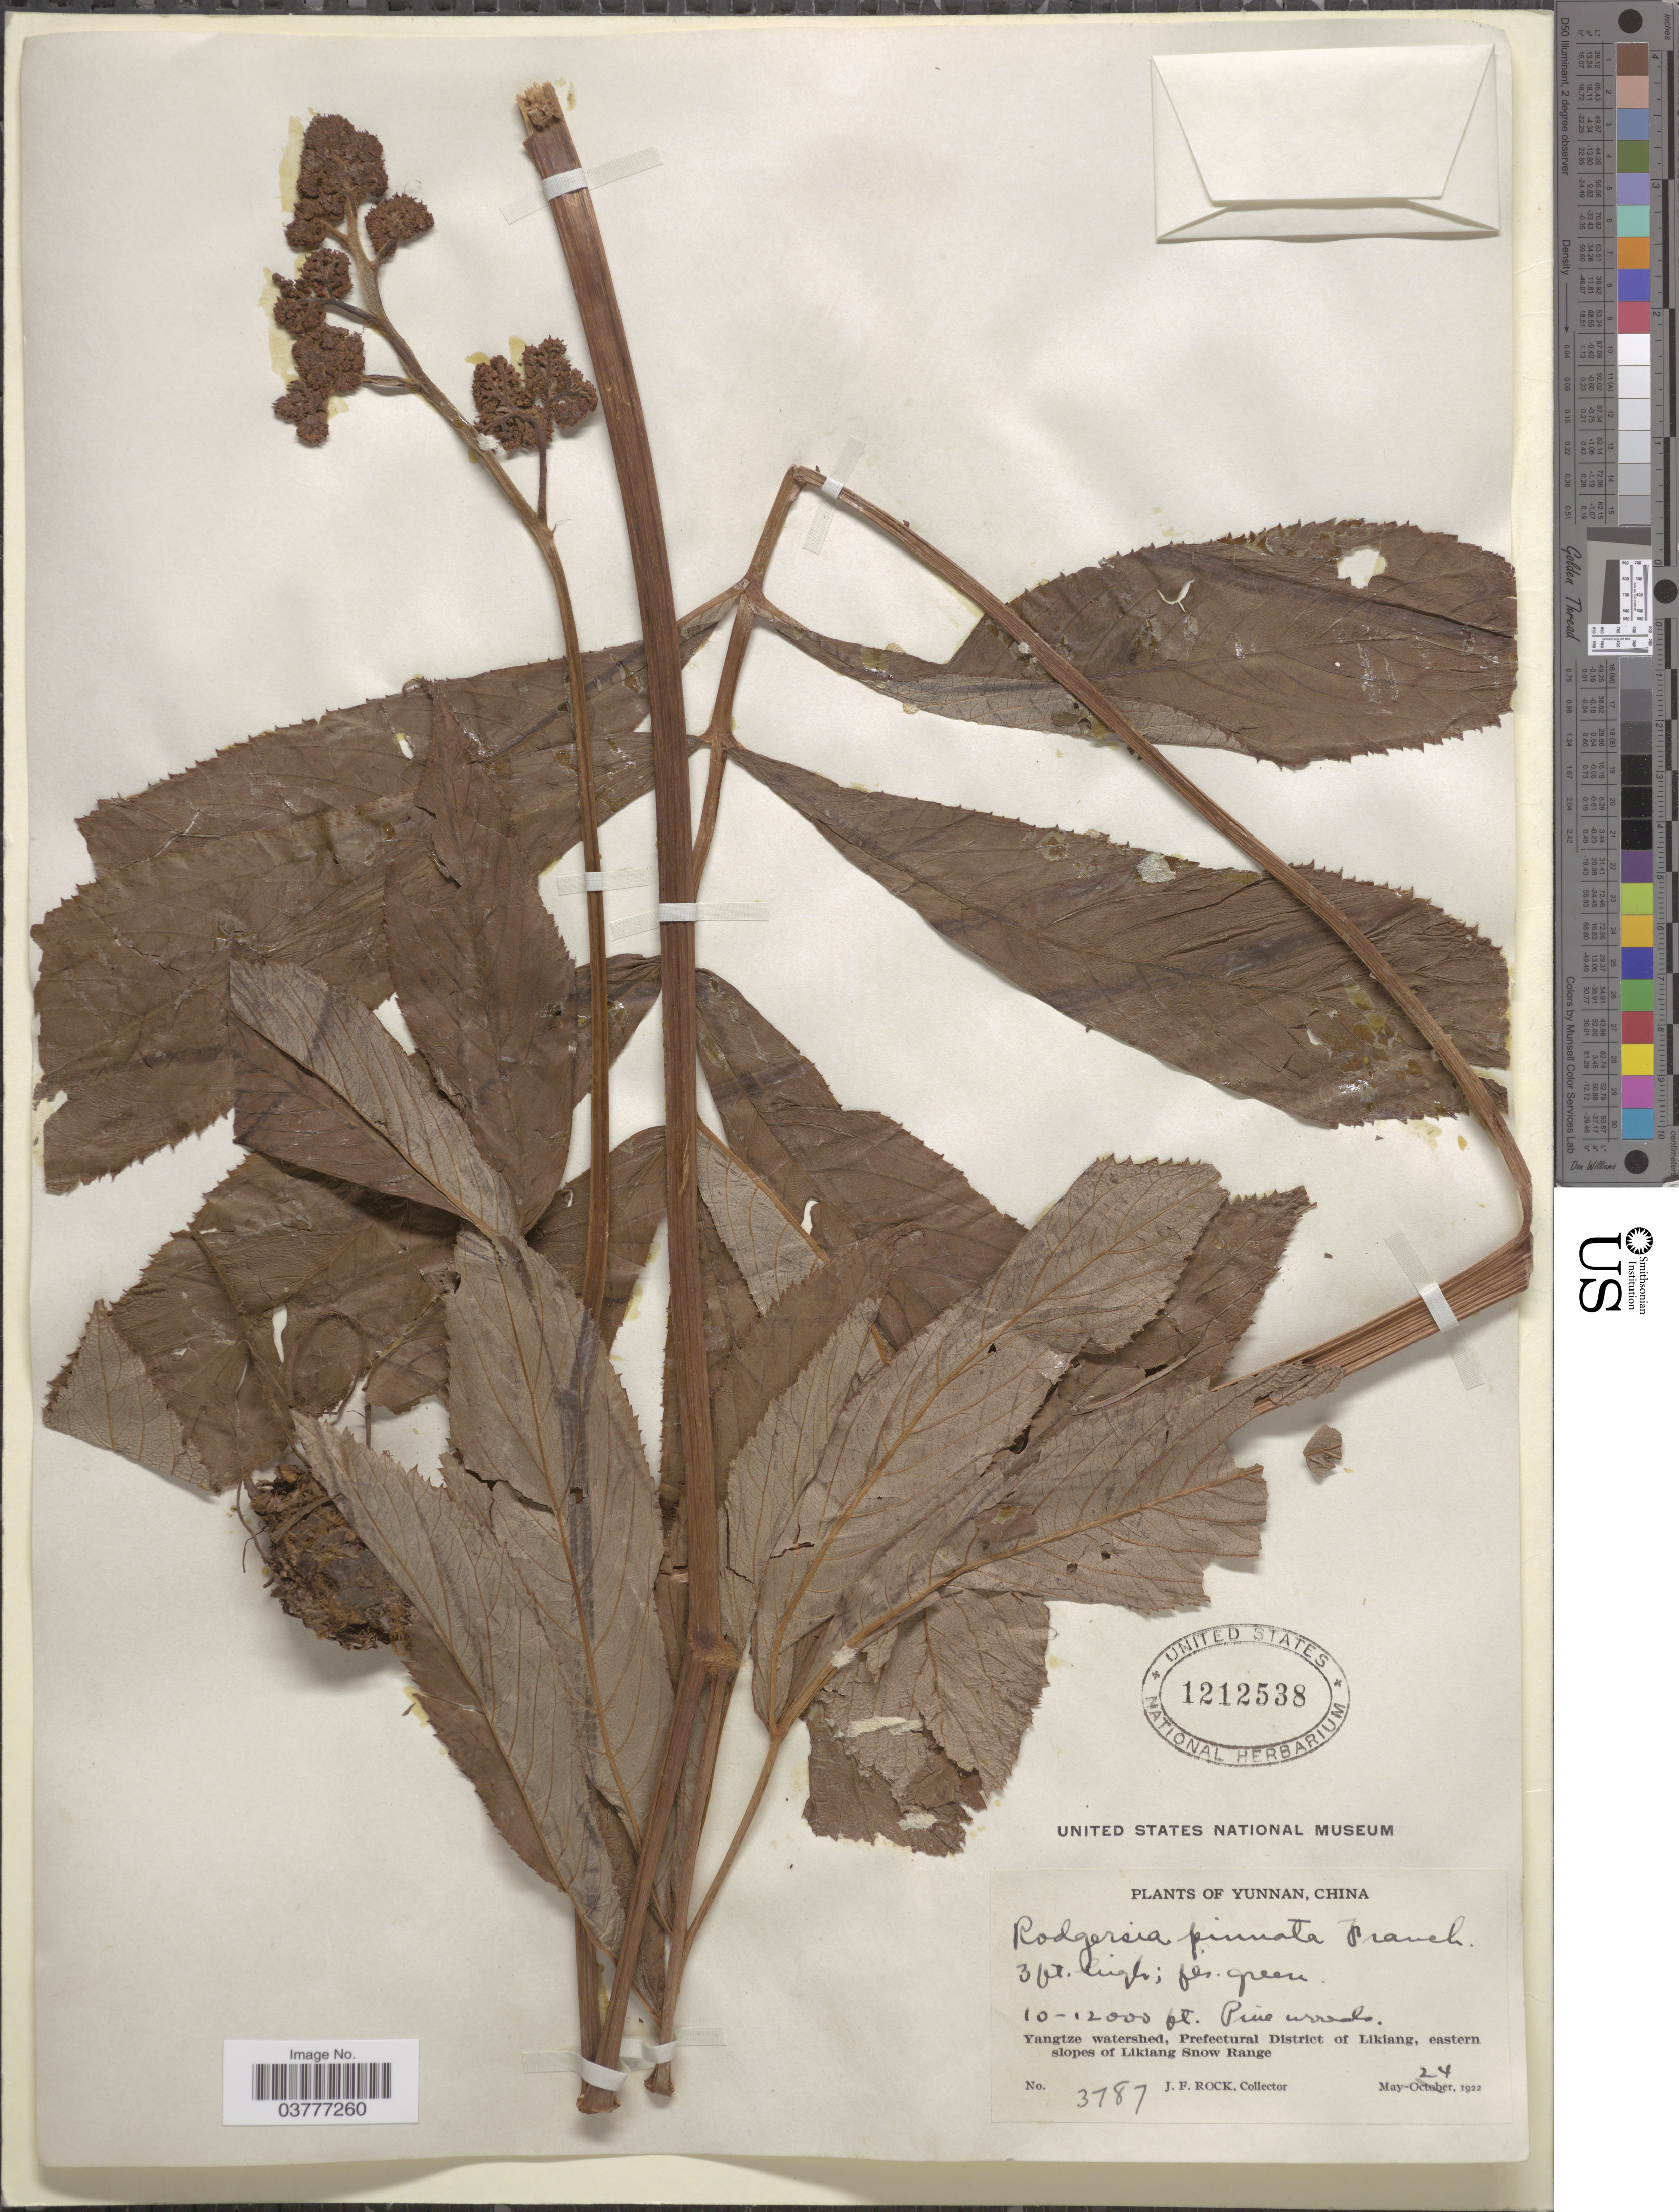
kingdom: Plantae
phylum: Tracheophyta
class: Magnoliopsida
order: Saxifragales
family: Saxifragaceae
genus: Rodgersia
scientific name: Rodgersia pinnata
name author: Franch.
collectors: J. Rock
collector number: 3787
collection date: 1922-05-24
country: China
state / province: Yunnan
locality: Yangtze watershed, Prefectural District of Likiang, eastern slopes of Likiang Snow Range.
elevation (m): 3048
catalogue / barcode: US 1212538